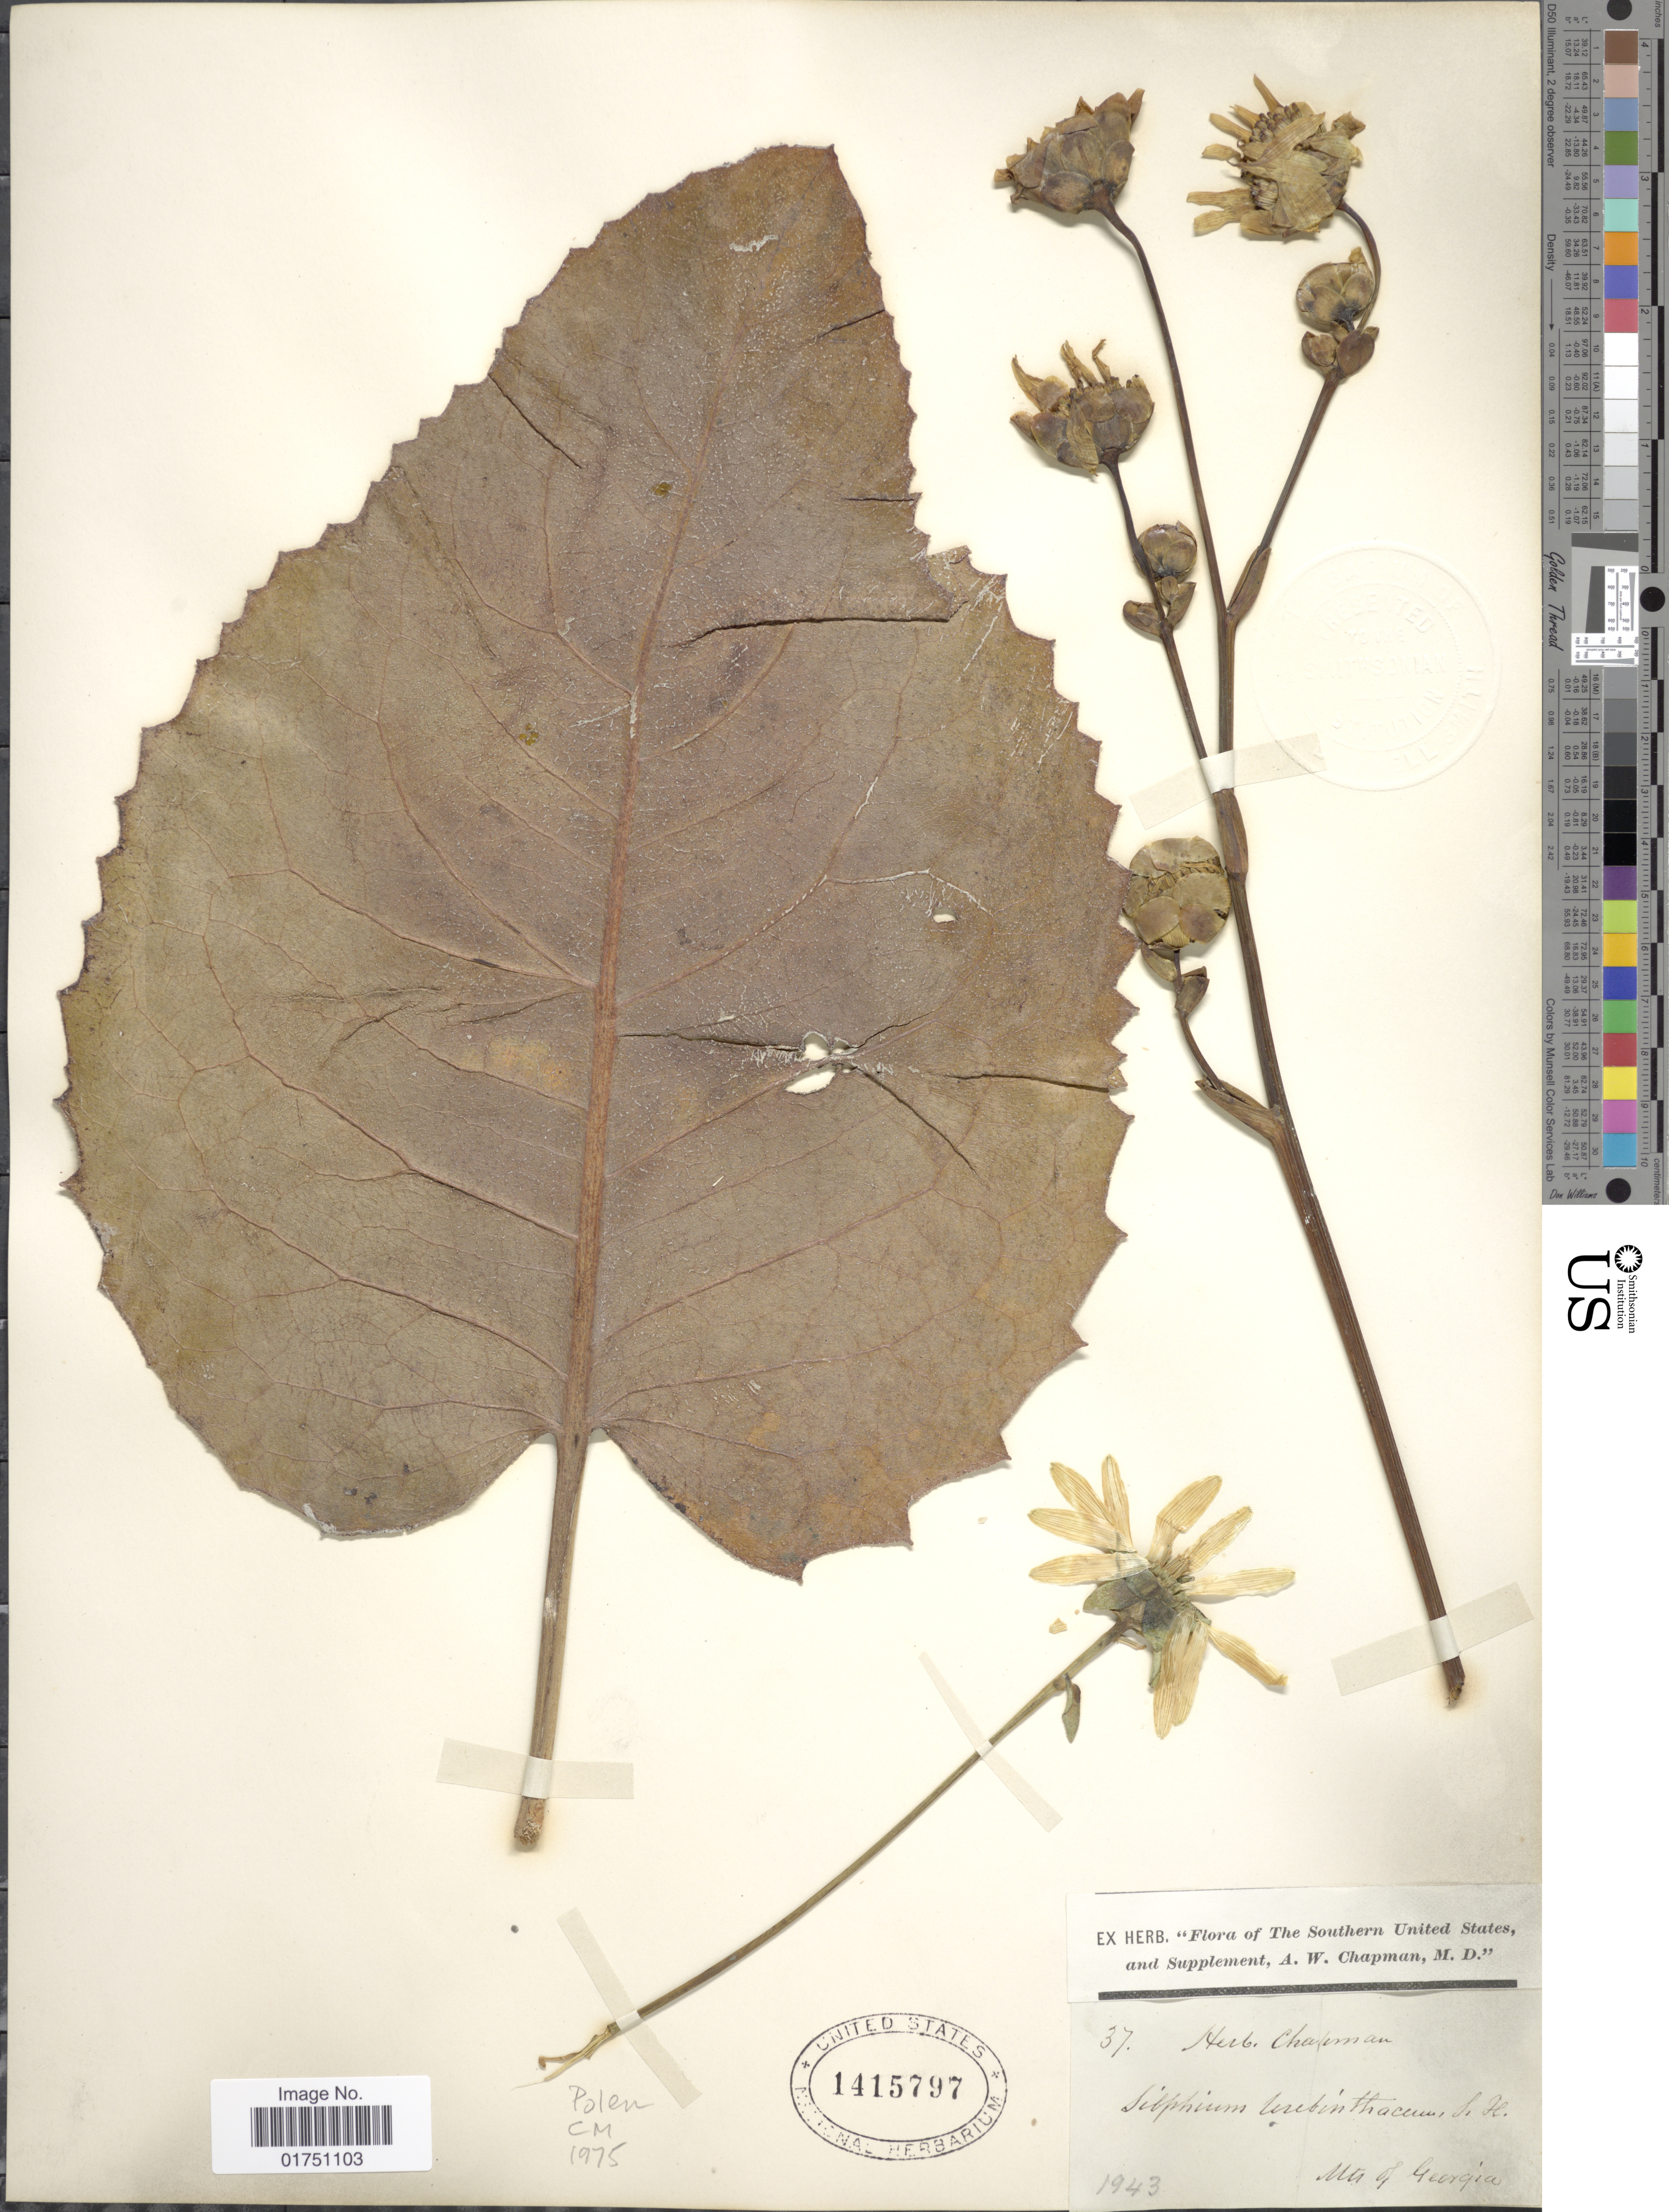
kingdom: Plantae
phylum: Tracheophyta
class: Magnoliopsida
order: Asterales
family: Asteraceae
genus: Silphium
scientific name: Silphium terebinthinaceum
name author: Jacq.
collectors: A. W. Chapman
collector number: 37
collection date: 1943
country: United States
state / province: Georgia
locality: Southern United States, and Supplement. Mts of Georgia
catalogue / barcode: US 1415797